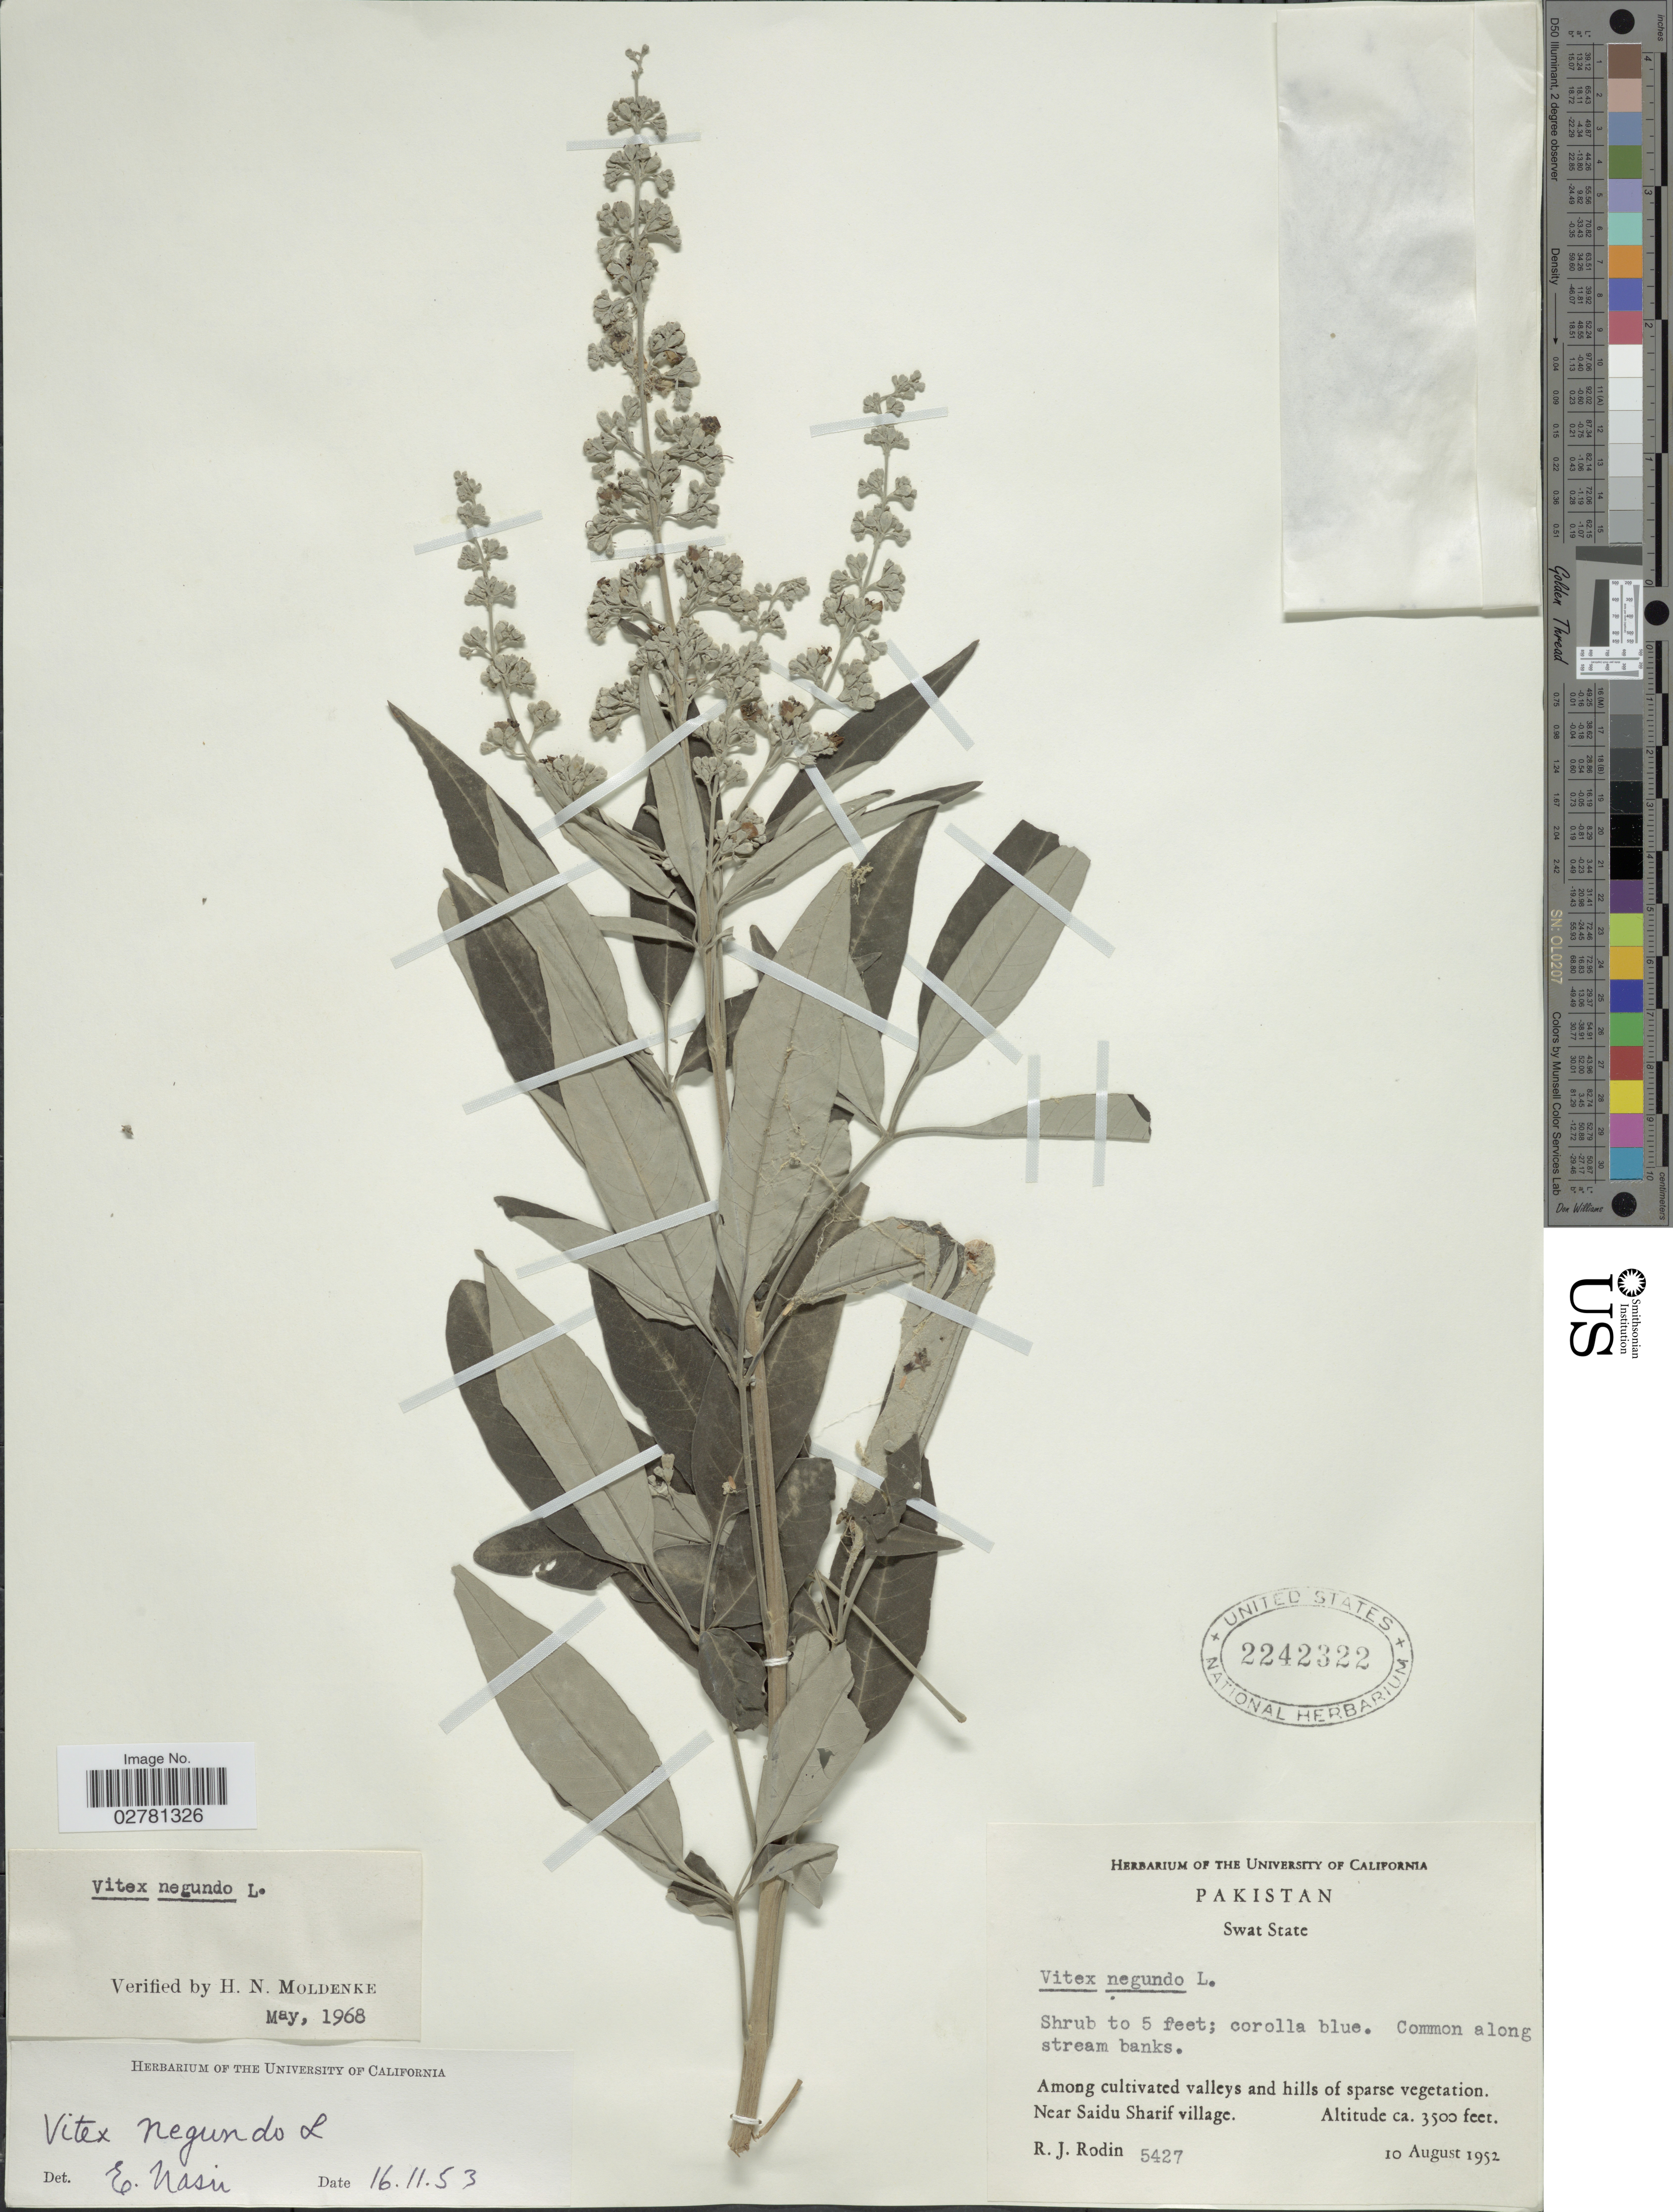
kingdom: Plantae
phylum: Tracheophyta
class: Magnoliopsida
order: Lamiales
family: Lamiaceae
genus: Vitex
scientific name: Vitex negundo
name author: L.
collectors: R. J. Rodin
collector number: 5427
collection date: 1952-08-10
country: Pakistan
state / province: Khyber Pakhtunkhwa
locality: Swat State. Near Saidu Sharif village.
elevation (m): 1067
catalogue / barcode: US 2242322